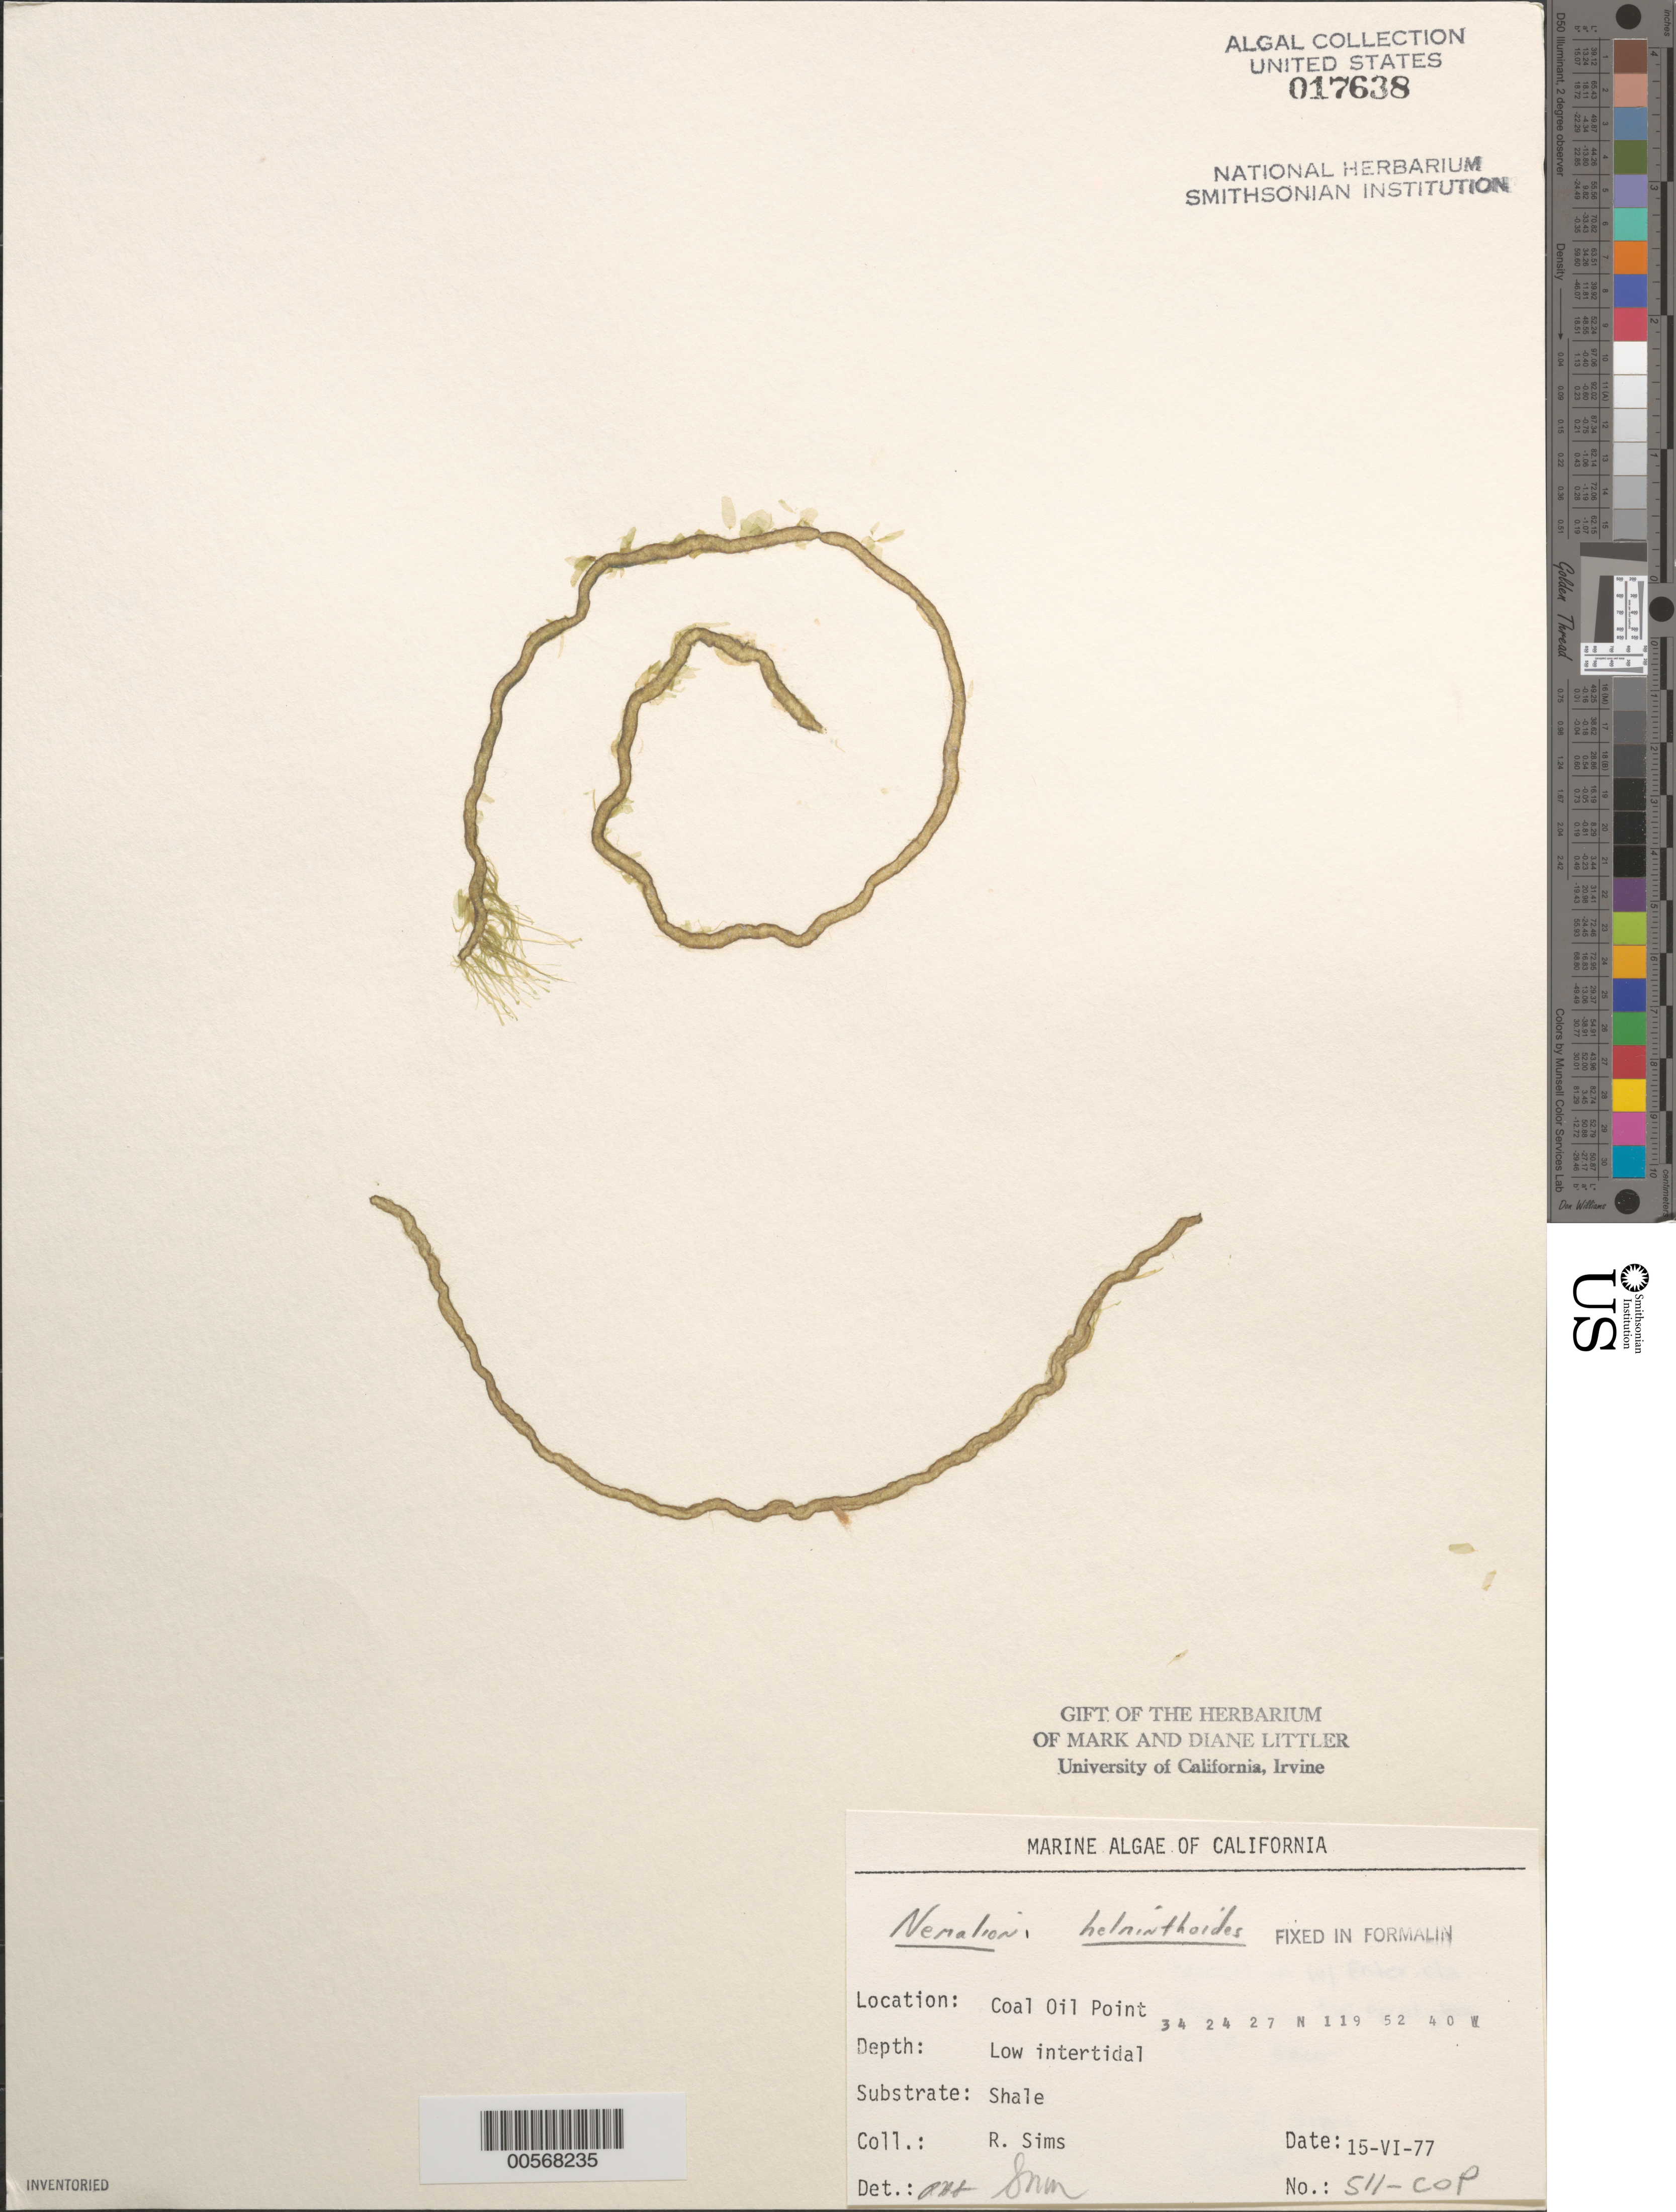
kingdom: Plantae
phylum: Rhodophyta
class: Florideophyceae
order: Nemaliales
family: Nemaliaceae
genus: Nemalion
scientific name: Nemalion multifidum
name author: (Lyngb.) Chauvin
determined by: Algae name updating Project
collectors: R. H. Sims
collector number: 511-cop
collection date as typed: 15 Jun 1977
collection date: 1977-06-15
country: United States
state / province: California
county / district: Santa Barbara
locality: Coal Oil Point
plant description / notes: BLM-SOCALBIGHT Rocky Intertidal Survey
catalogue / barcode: US 17638